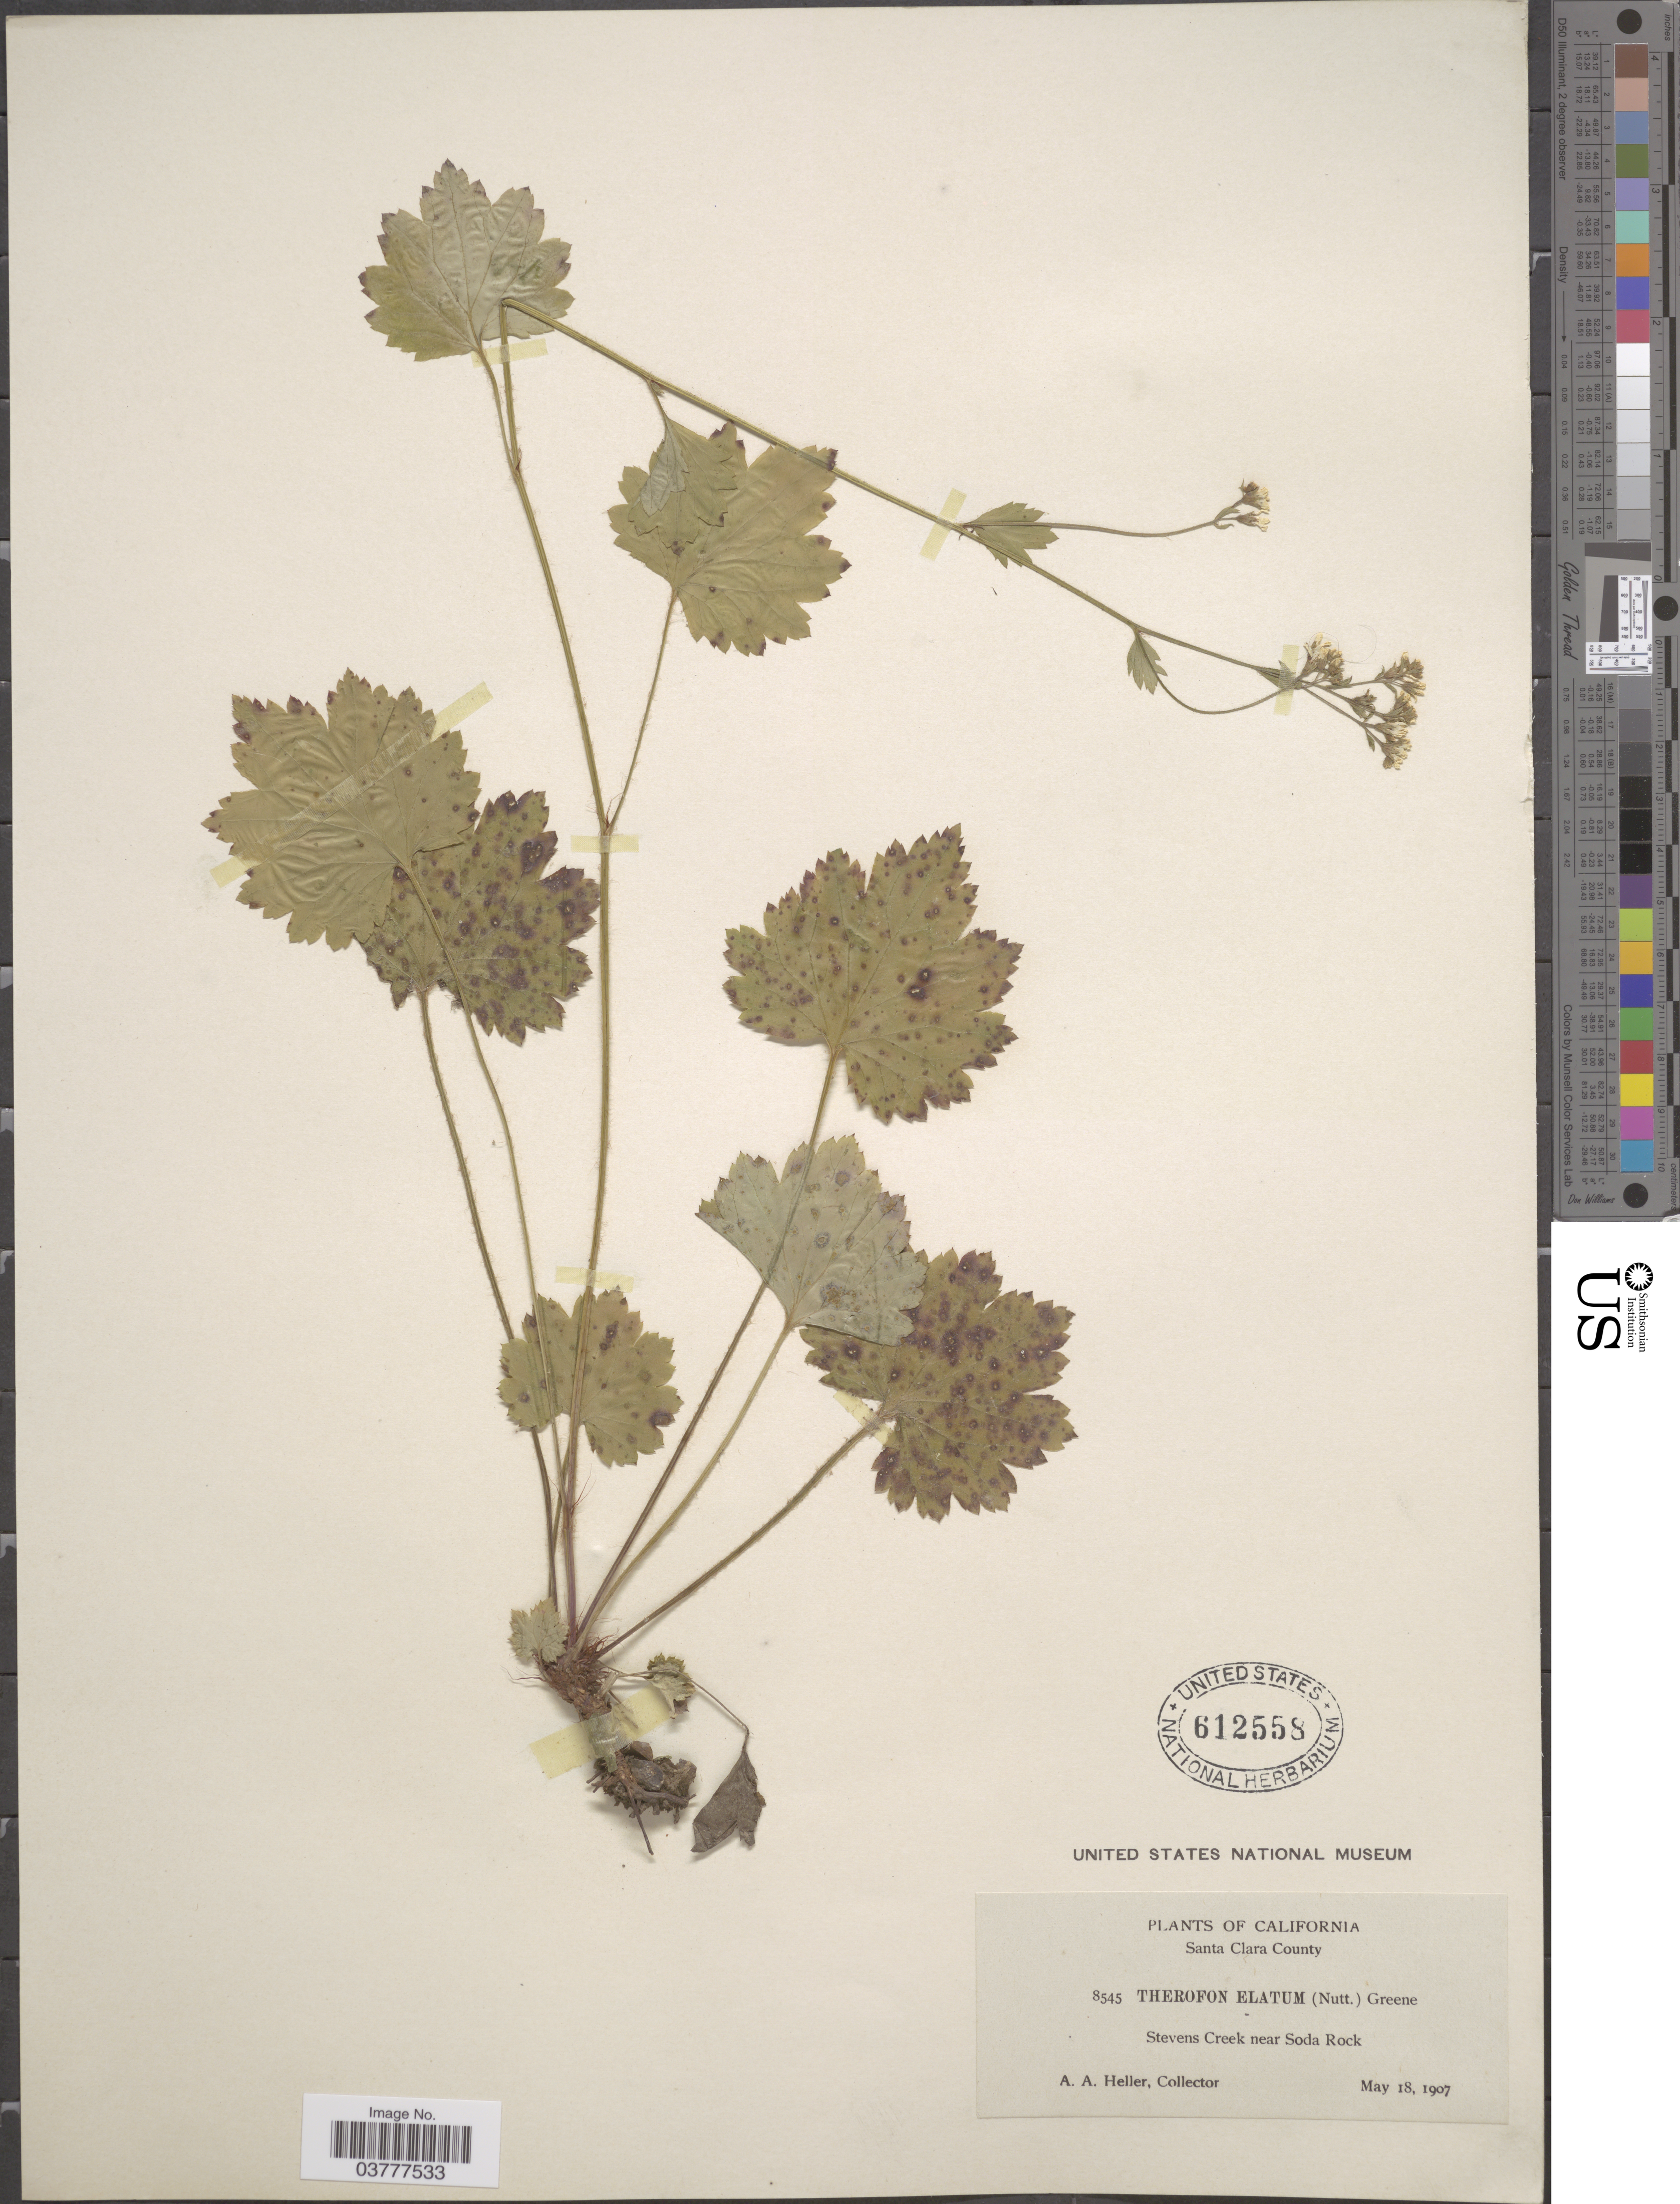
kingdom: Plantae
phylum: Tracheophyta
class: Magnoliopsida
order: Saxifragales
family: Saxifragaceae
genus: Boykinia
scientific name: Boykinia elata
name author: Greene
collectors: A. A. Heller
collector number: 8545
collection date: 1907-05-18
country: United States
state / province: California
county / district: Santa Clara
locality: Santa Clara County. Stevens Creek near Soda Rock.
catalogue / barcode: US 612558